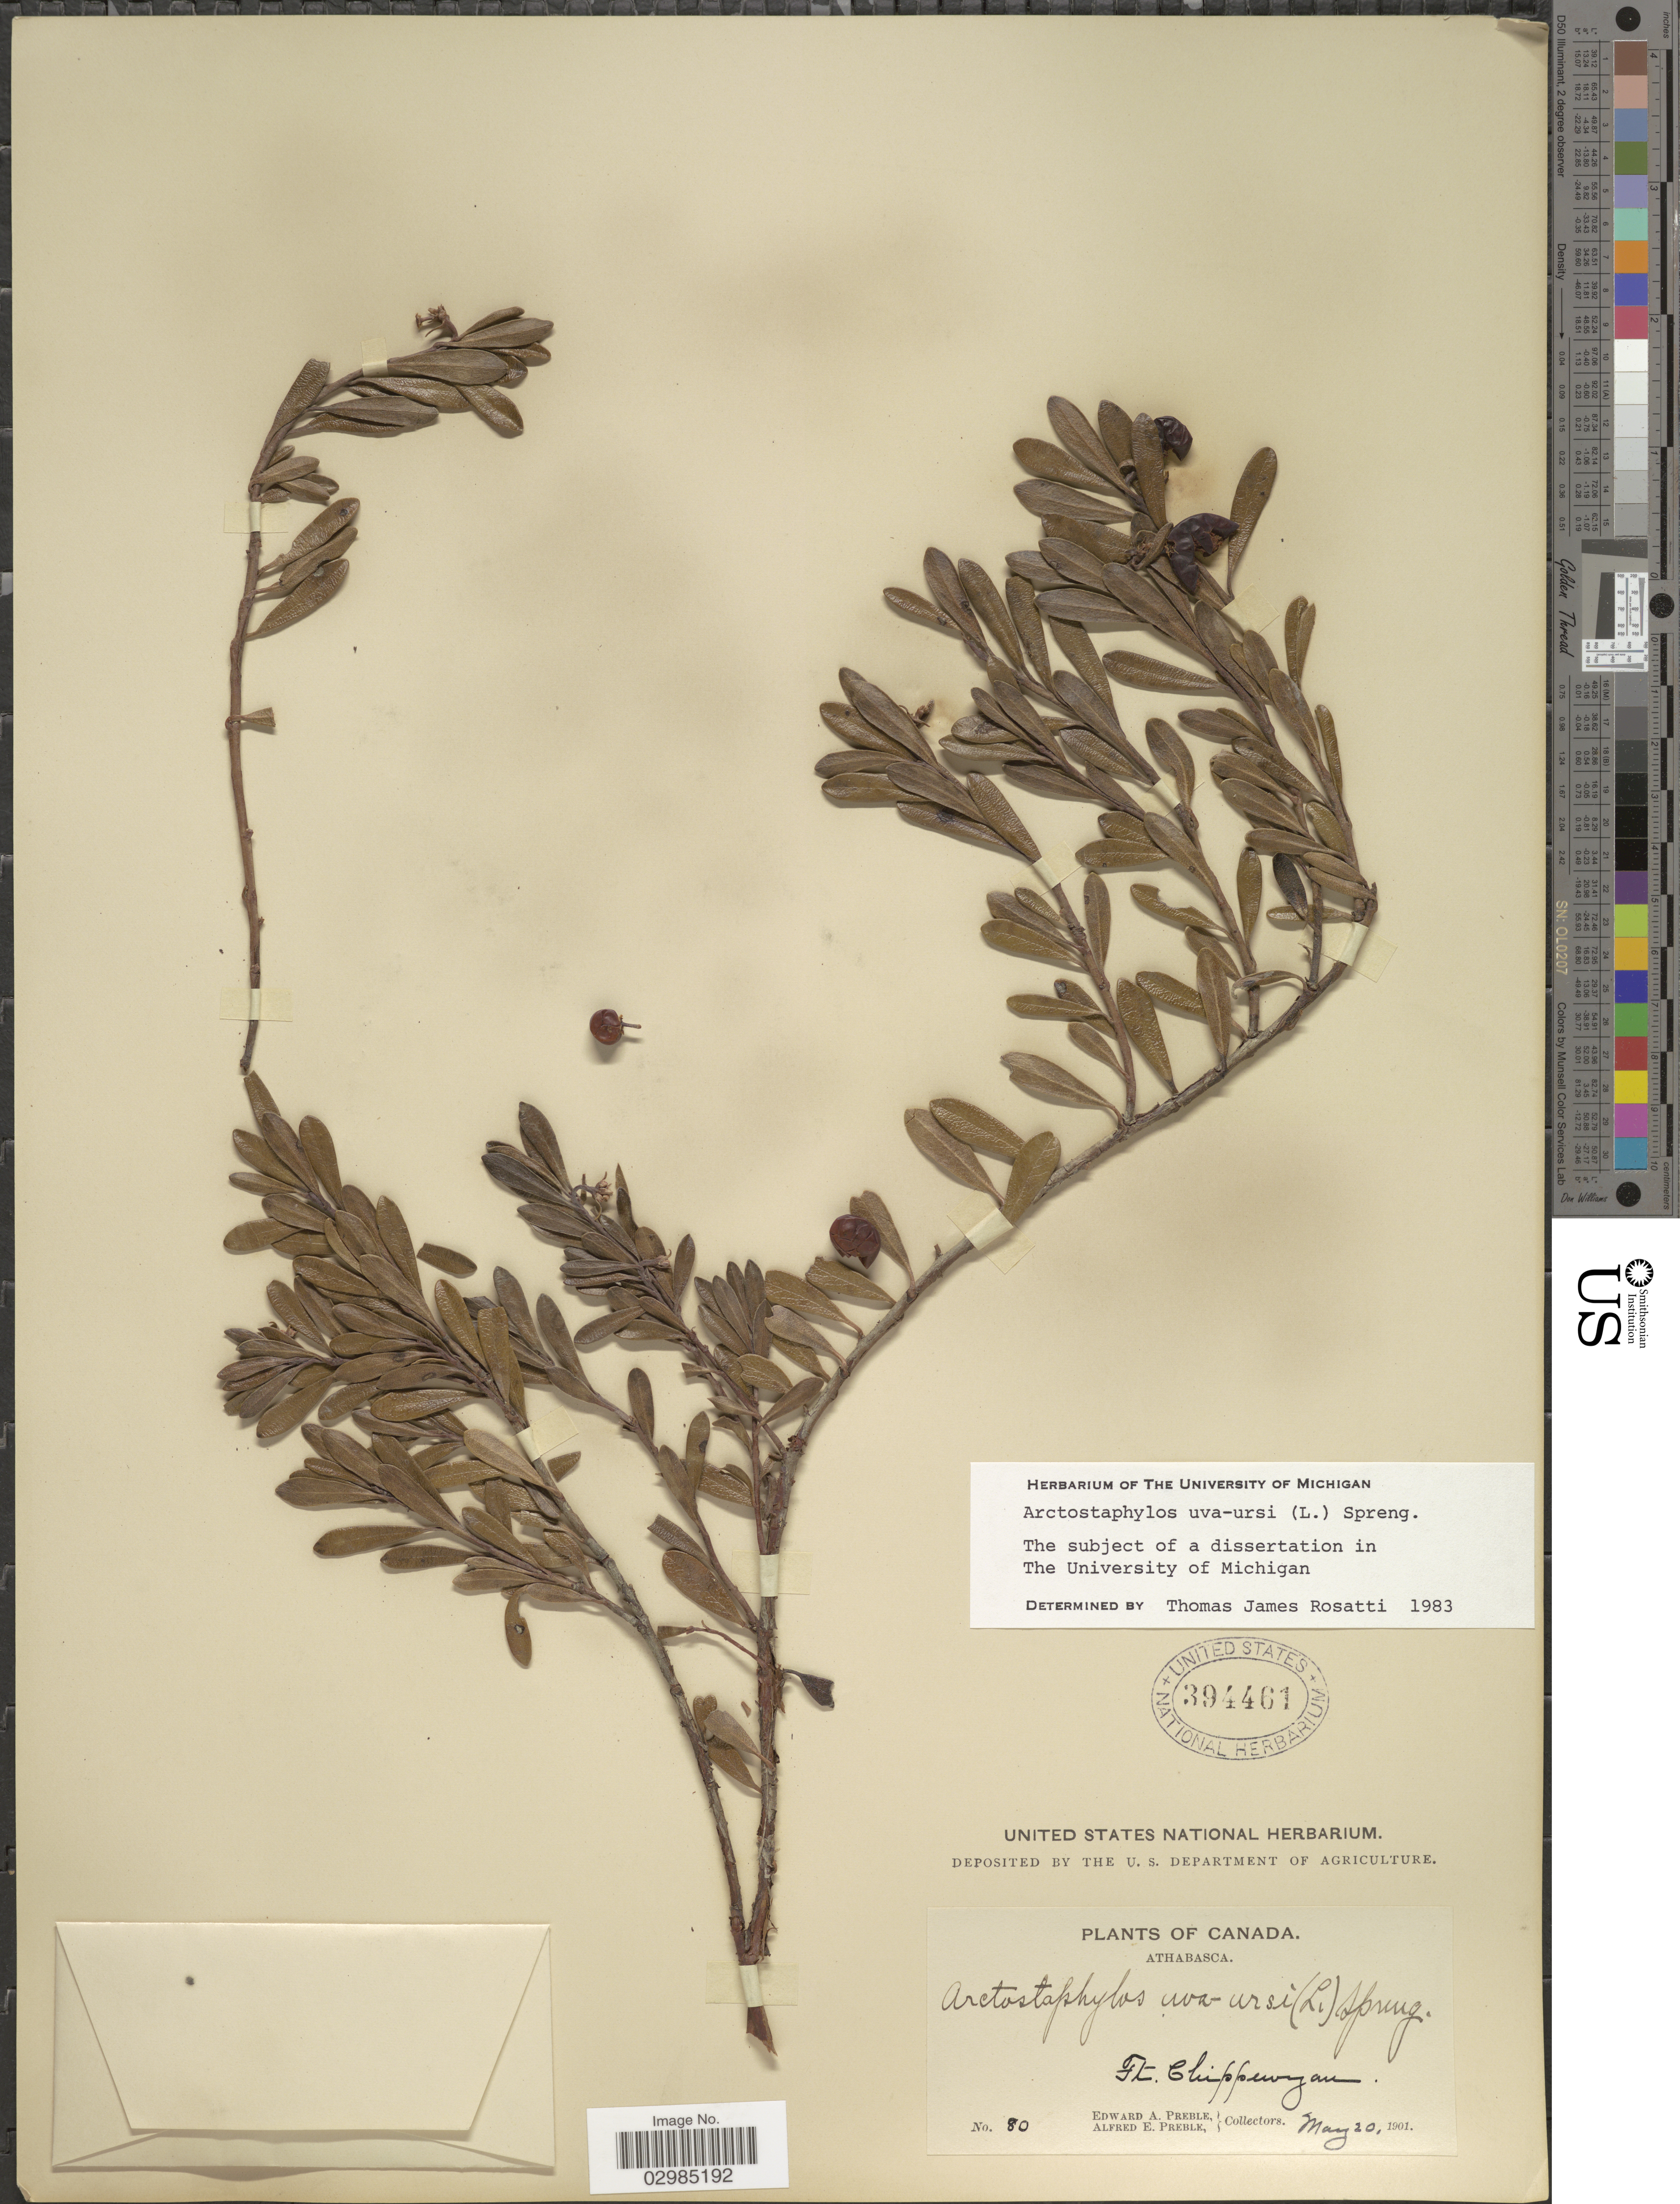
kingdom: Plantae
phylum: Tracheophyta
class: Magnoliopsida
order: Ericales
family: Ericaceae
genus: Arctostaphylos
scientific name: Arctostaphylos uva-ursi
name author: (L.) Spreng.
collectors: E. Preble & A. Preble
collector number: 80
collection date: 1901-05-20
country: Canada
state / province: Alberta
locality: Athabasca. Ft. Chippewyan.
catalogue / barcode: US 394461